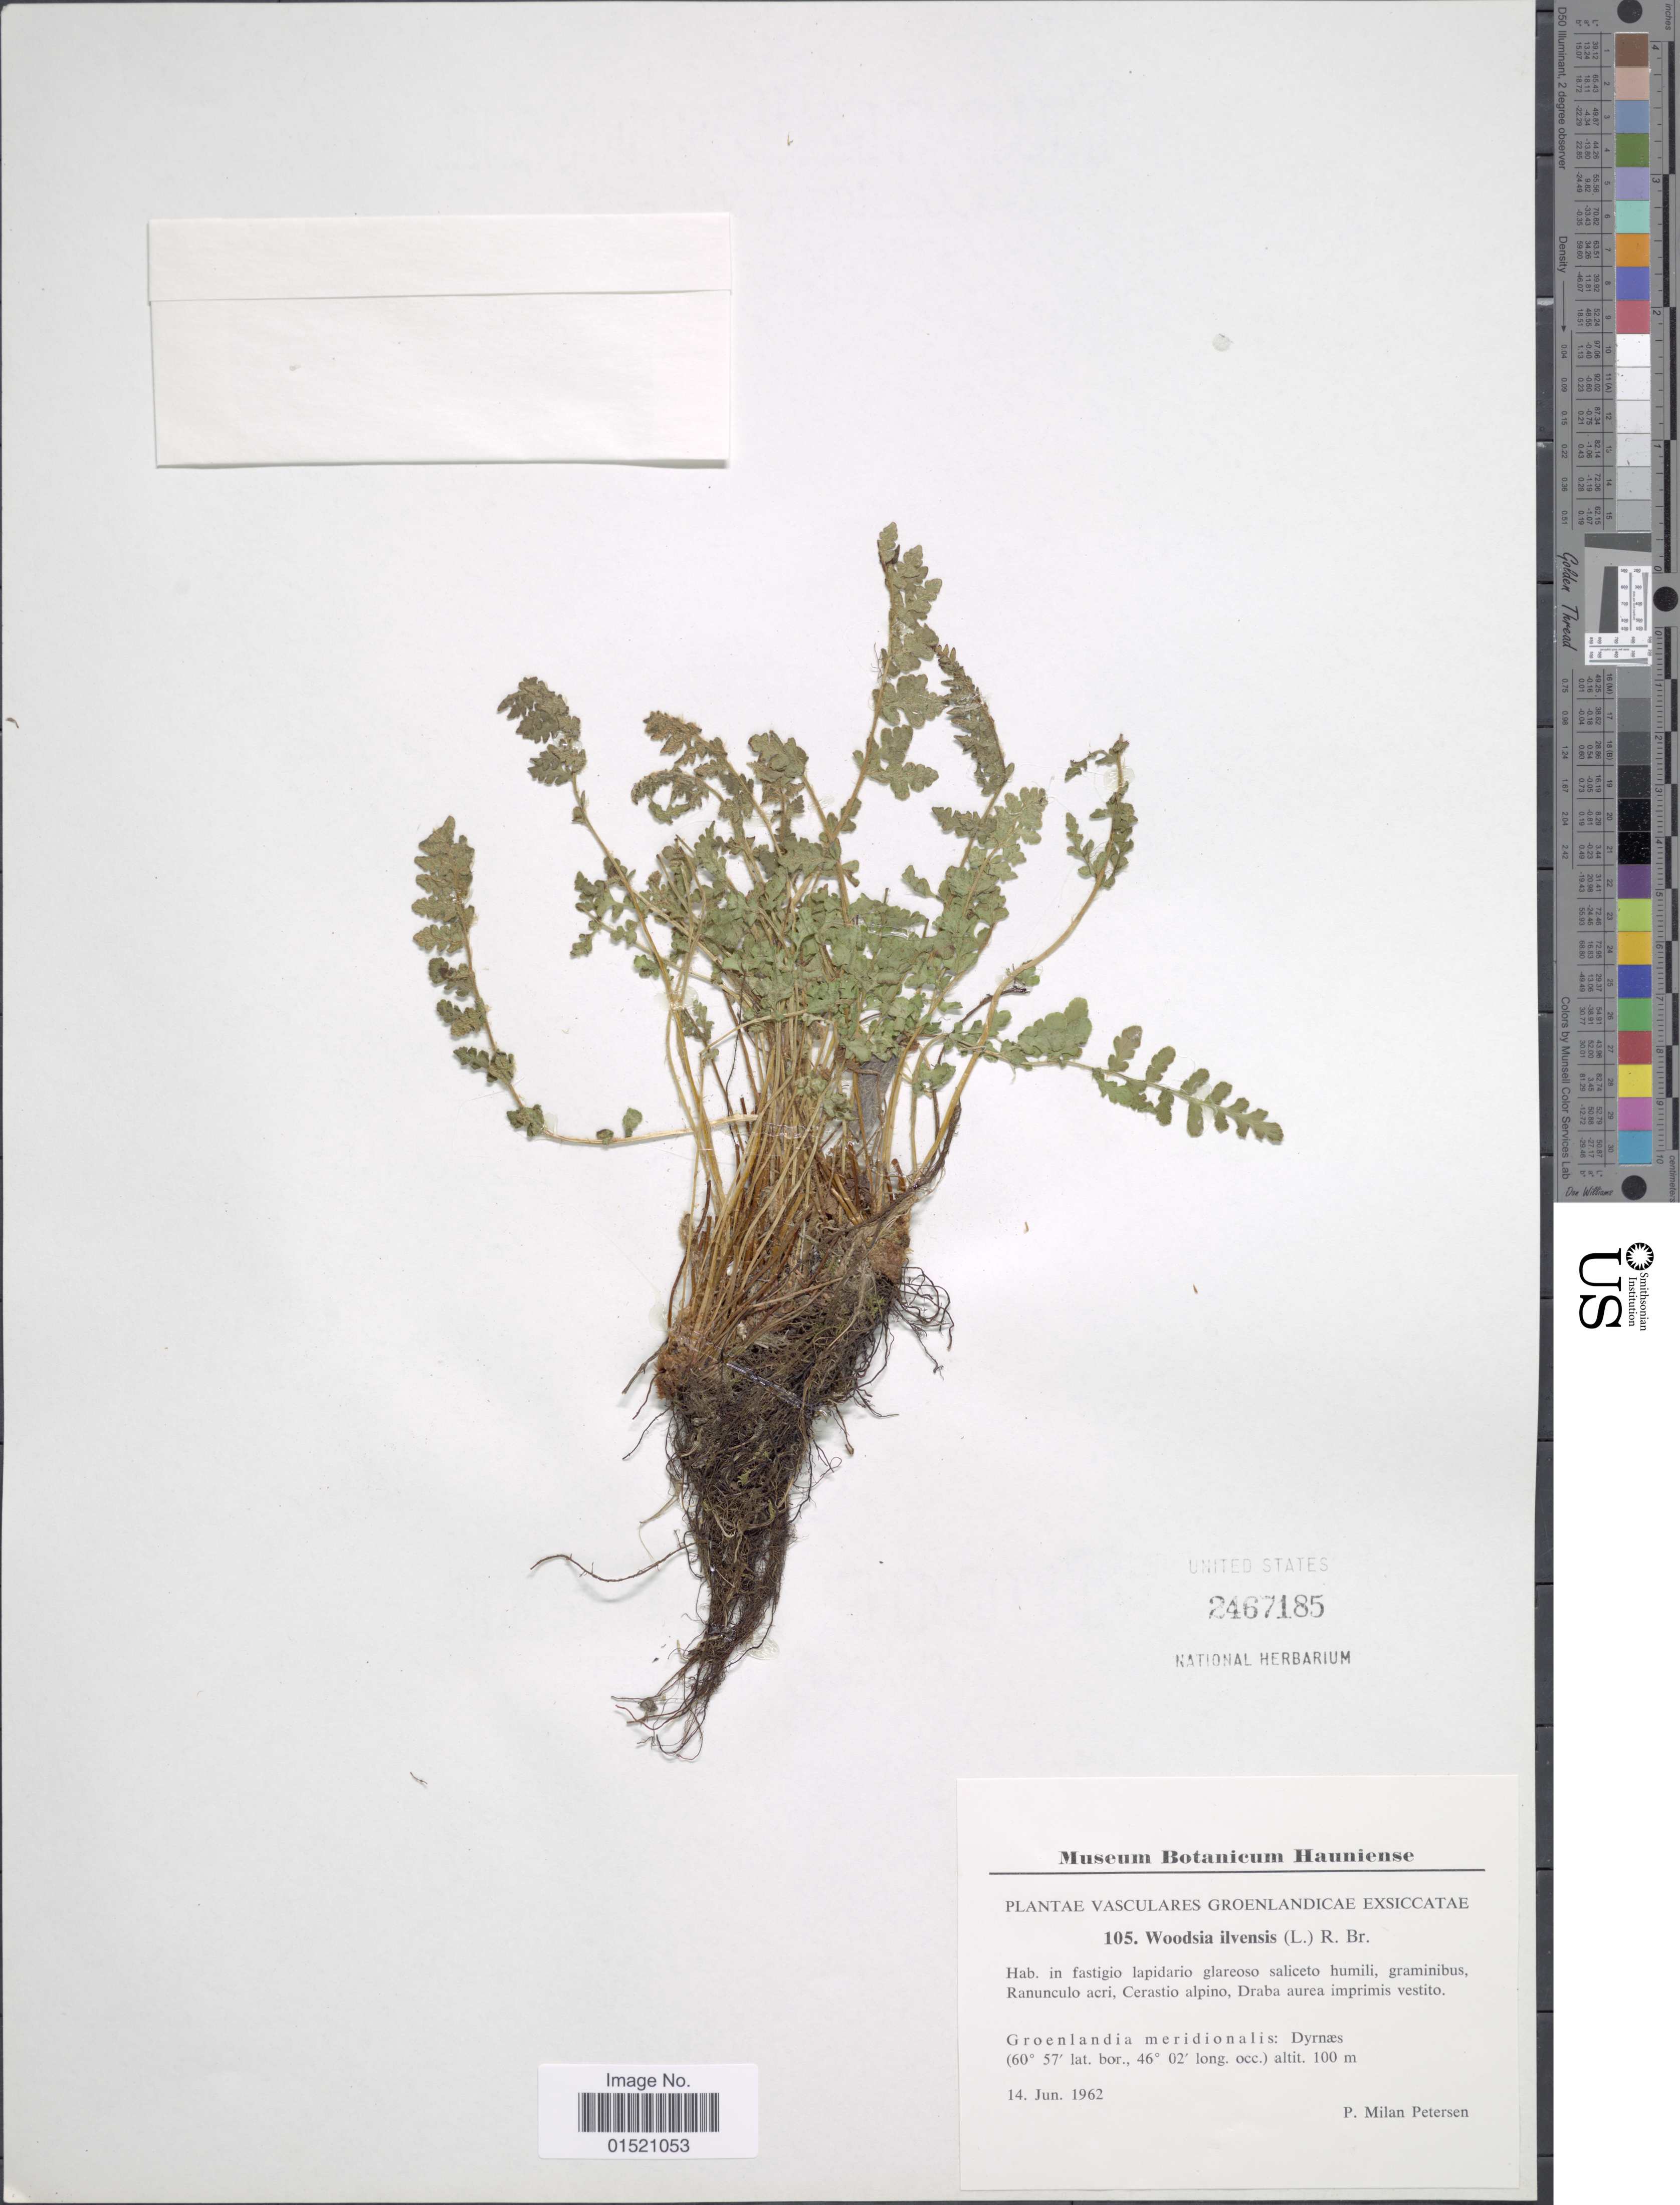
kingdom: Plantae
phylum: Tracheophyta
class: Polypodiopsida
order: Polypodiales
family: Woodsiaceae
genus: Woodsia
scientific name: Woodsia ilvensis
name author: (L.) R. Br.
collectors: P. Petersen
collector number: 105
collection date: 1962-06-14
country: Greenland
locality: Groenlandia meridionalis: Dyrnæs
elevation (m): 100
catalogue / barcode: US 2467185